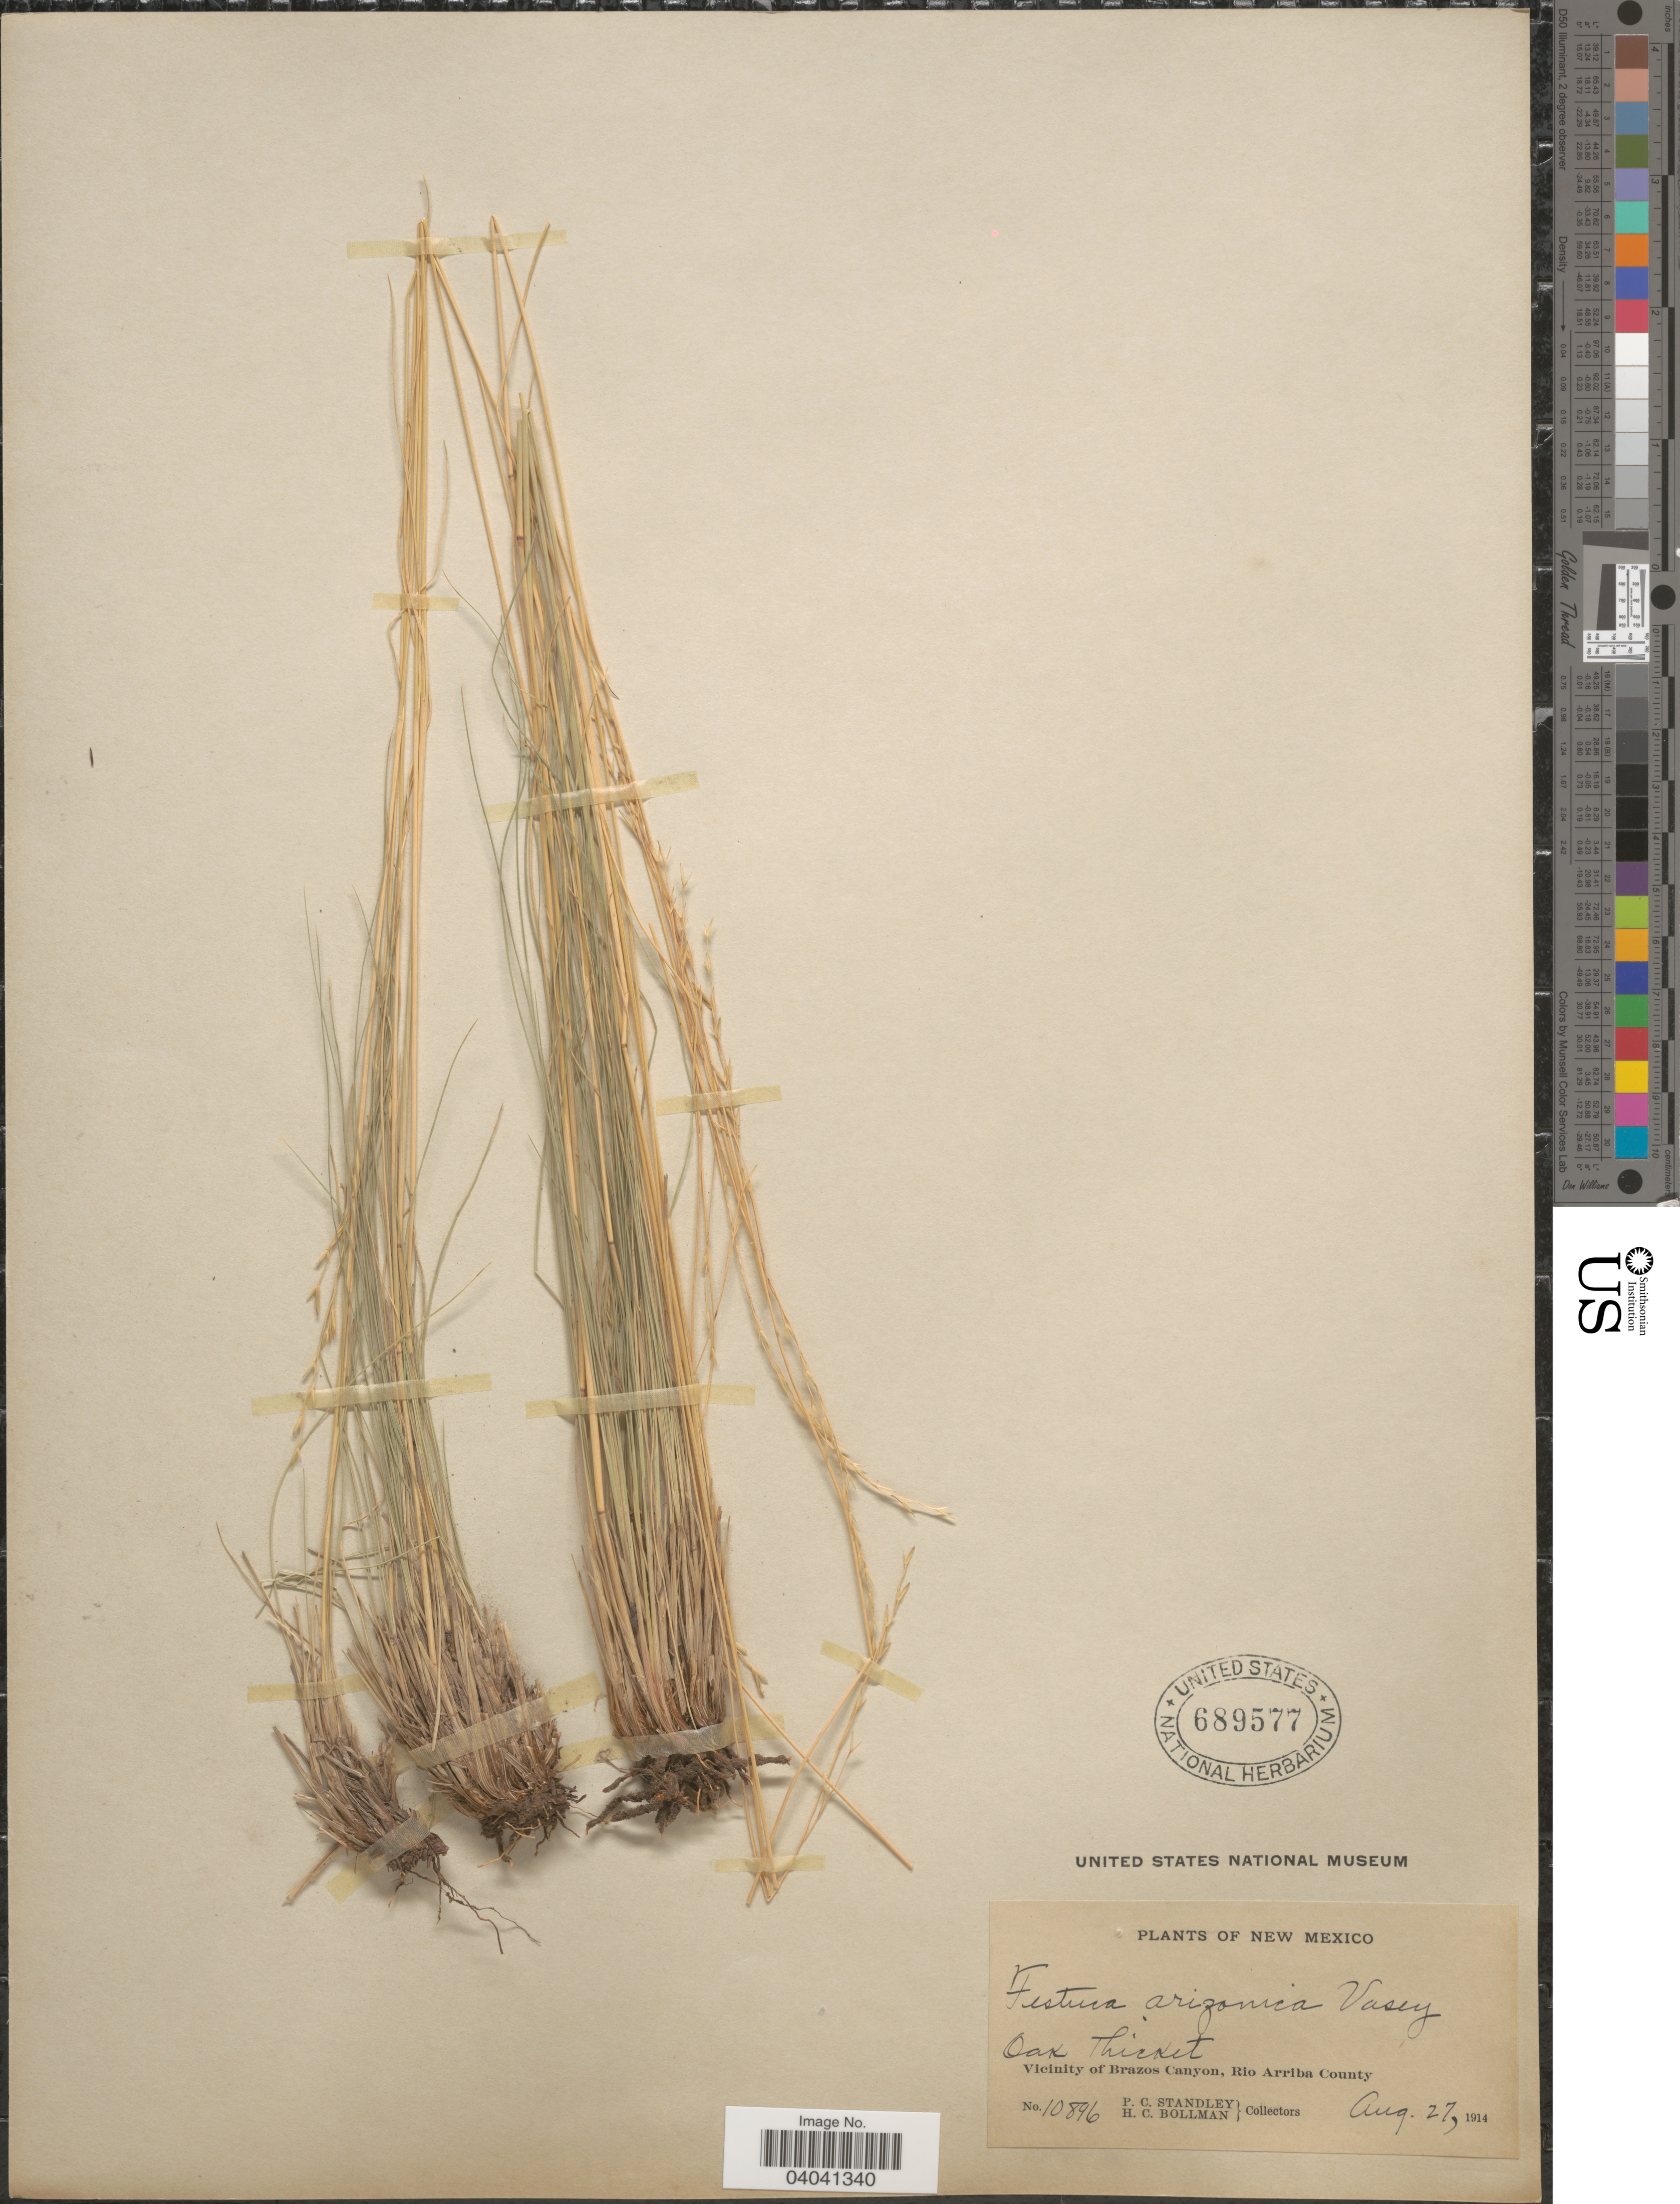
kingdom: Plantae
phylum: Tracheophyta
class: Liliopsida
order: Poales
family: Poaceae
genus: Festuca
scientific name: Festuca arizonica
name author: Vasey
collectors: P. C. Standley & H. C. Bollman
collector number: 10896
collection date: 1914-08-27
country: United States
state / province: New Mexico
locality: Oak thicket. Vicinity of Brazos Canyon, Rio Arriba County.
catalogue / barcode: US 689577